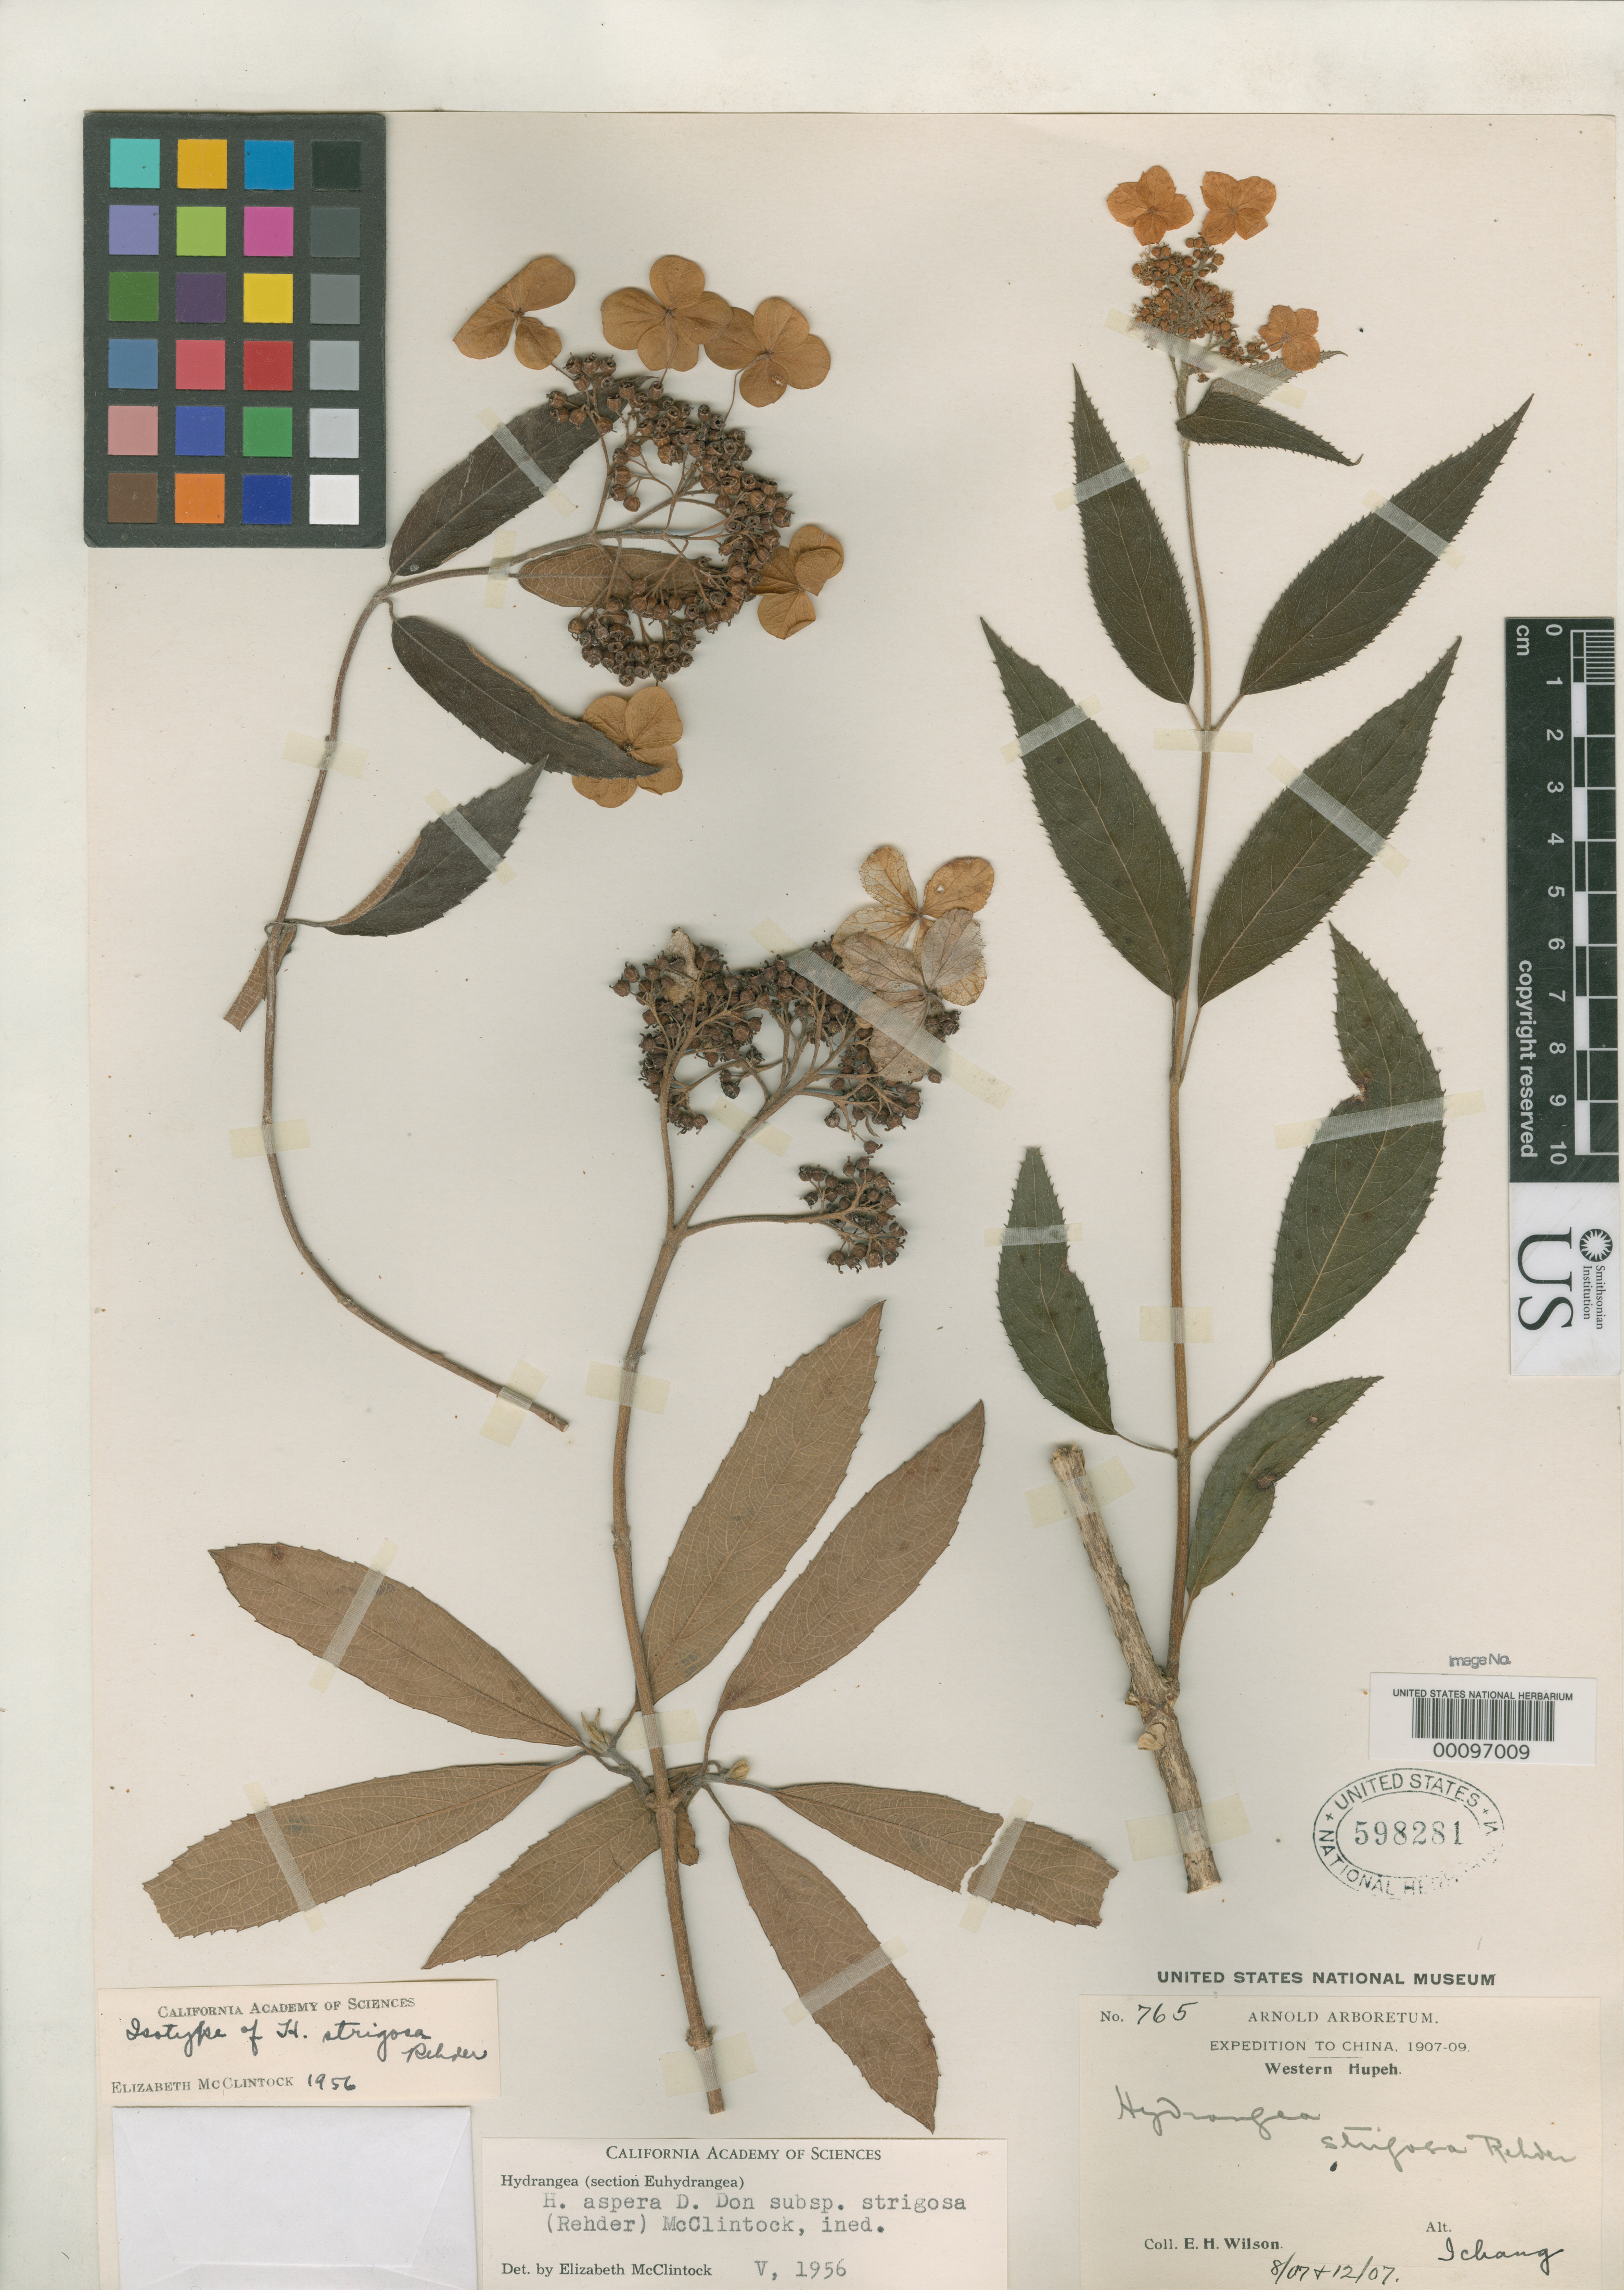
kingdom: Plantae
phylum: Tracheophyta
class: Magnoliopsida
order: Cornales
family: Hydrangeaceae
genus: Hydrangea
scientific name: Hydrangea strigosa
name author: Rehder in Sarg.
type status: Isotype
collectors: E. H. Wilson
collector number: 765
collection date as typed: Aug 1907 to -- Dec 1907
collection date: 1907-08/1907-12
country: China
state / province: Hubei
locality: North and south of Ichang.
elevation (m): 500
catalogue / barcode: US 598281